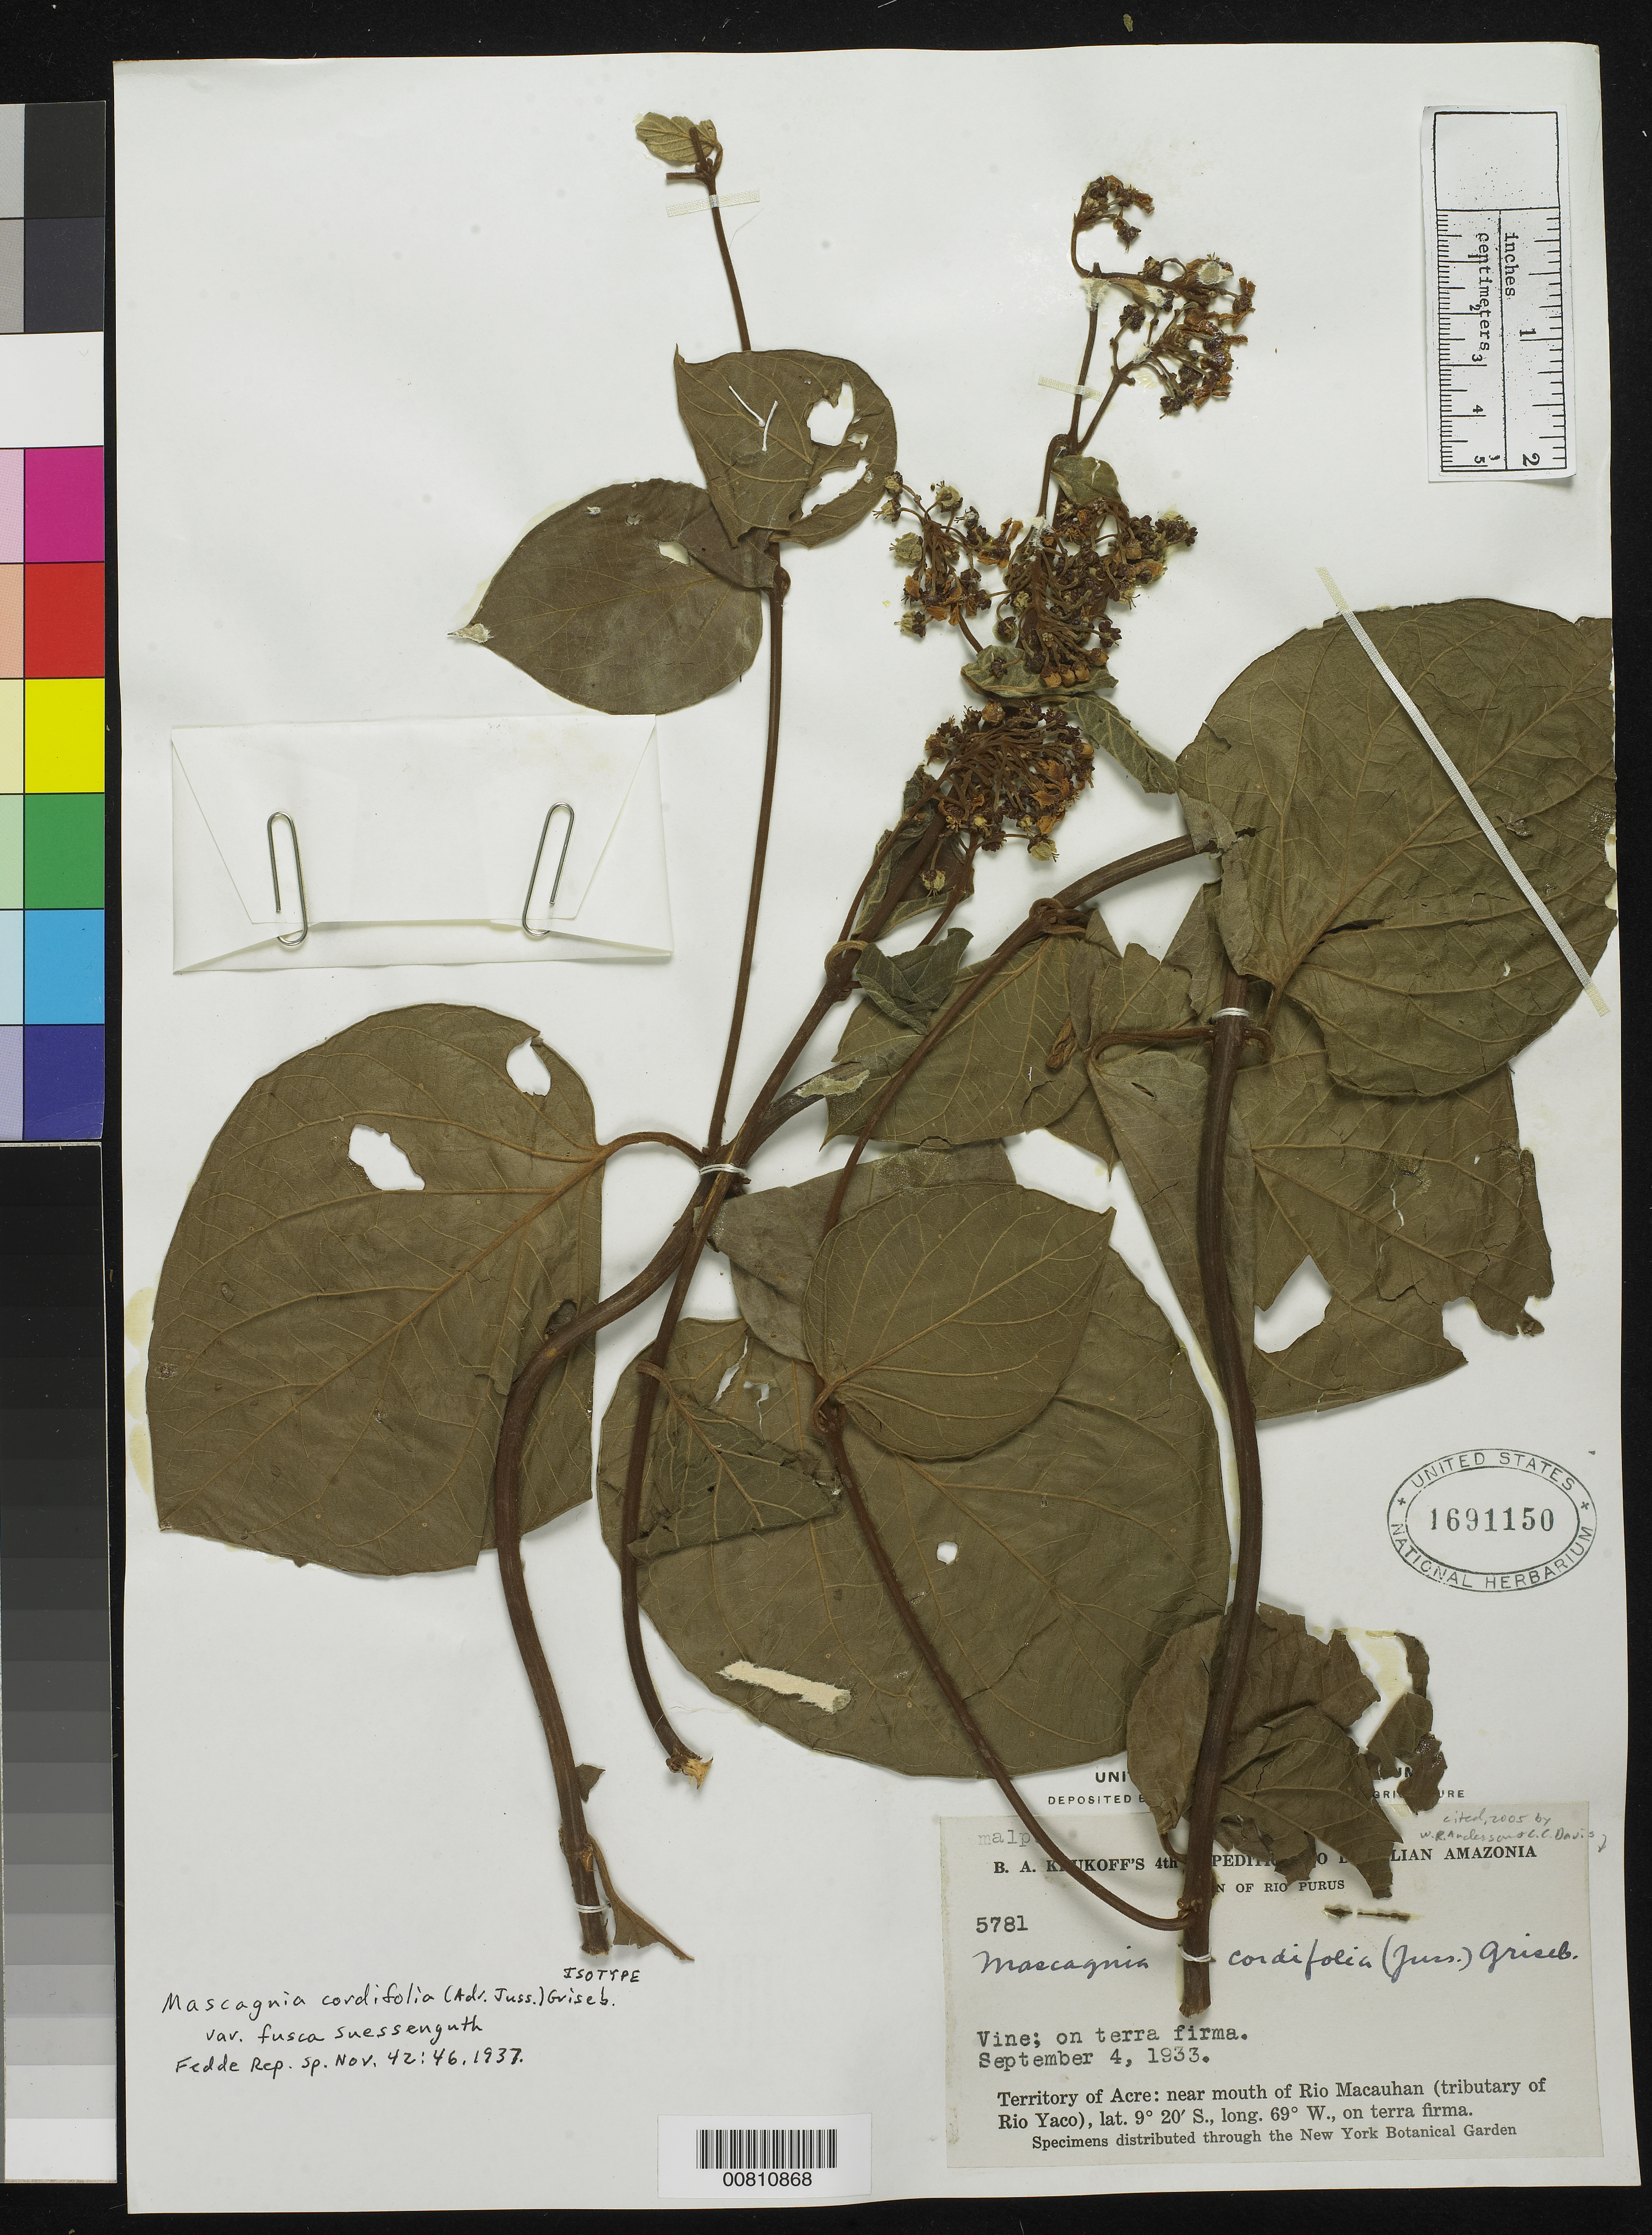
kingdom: Plantae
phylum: Tracheophyta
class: Magnoliopsida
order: Malpighiales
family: Malpighiaceae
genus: Mascagnia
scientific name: Mascagnia cordifolia var. fusca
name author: Suess.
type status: Isotype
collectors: B. A. Krukoff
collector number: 5781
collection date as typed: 04 Sep 1933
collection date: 1933-09-04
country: Brazil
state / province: Acre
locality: Territory of Acre: near mouth of Rio Macauhan (tributary of Rio Yaco). Basin of Rio Purus.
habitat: Terra firma.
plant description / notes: Cited 2005 by W.R. Anderson & L.C. Davis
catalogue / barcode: US 1691150